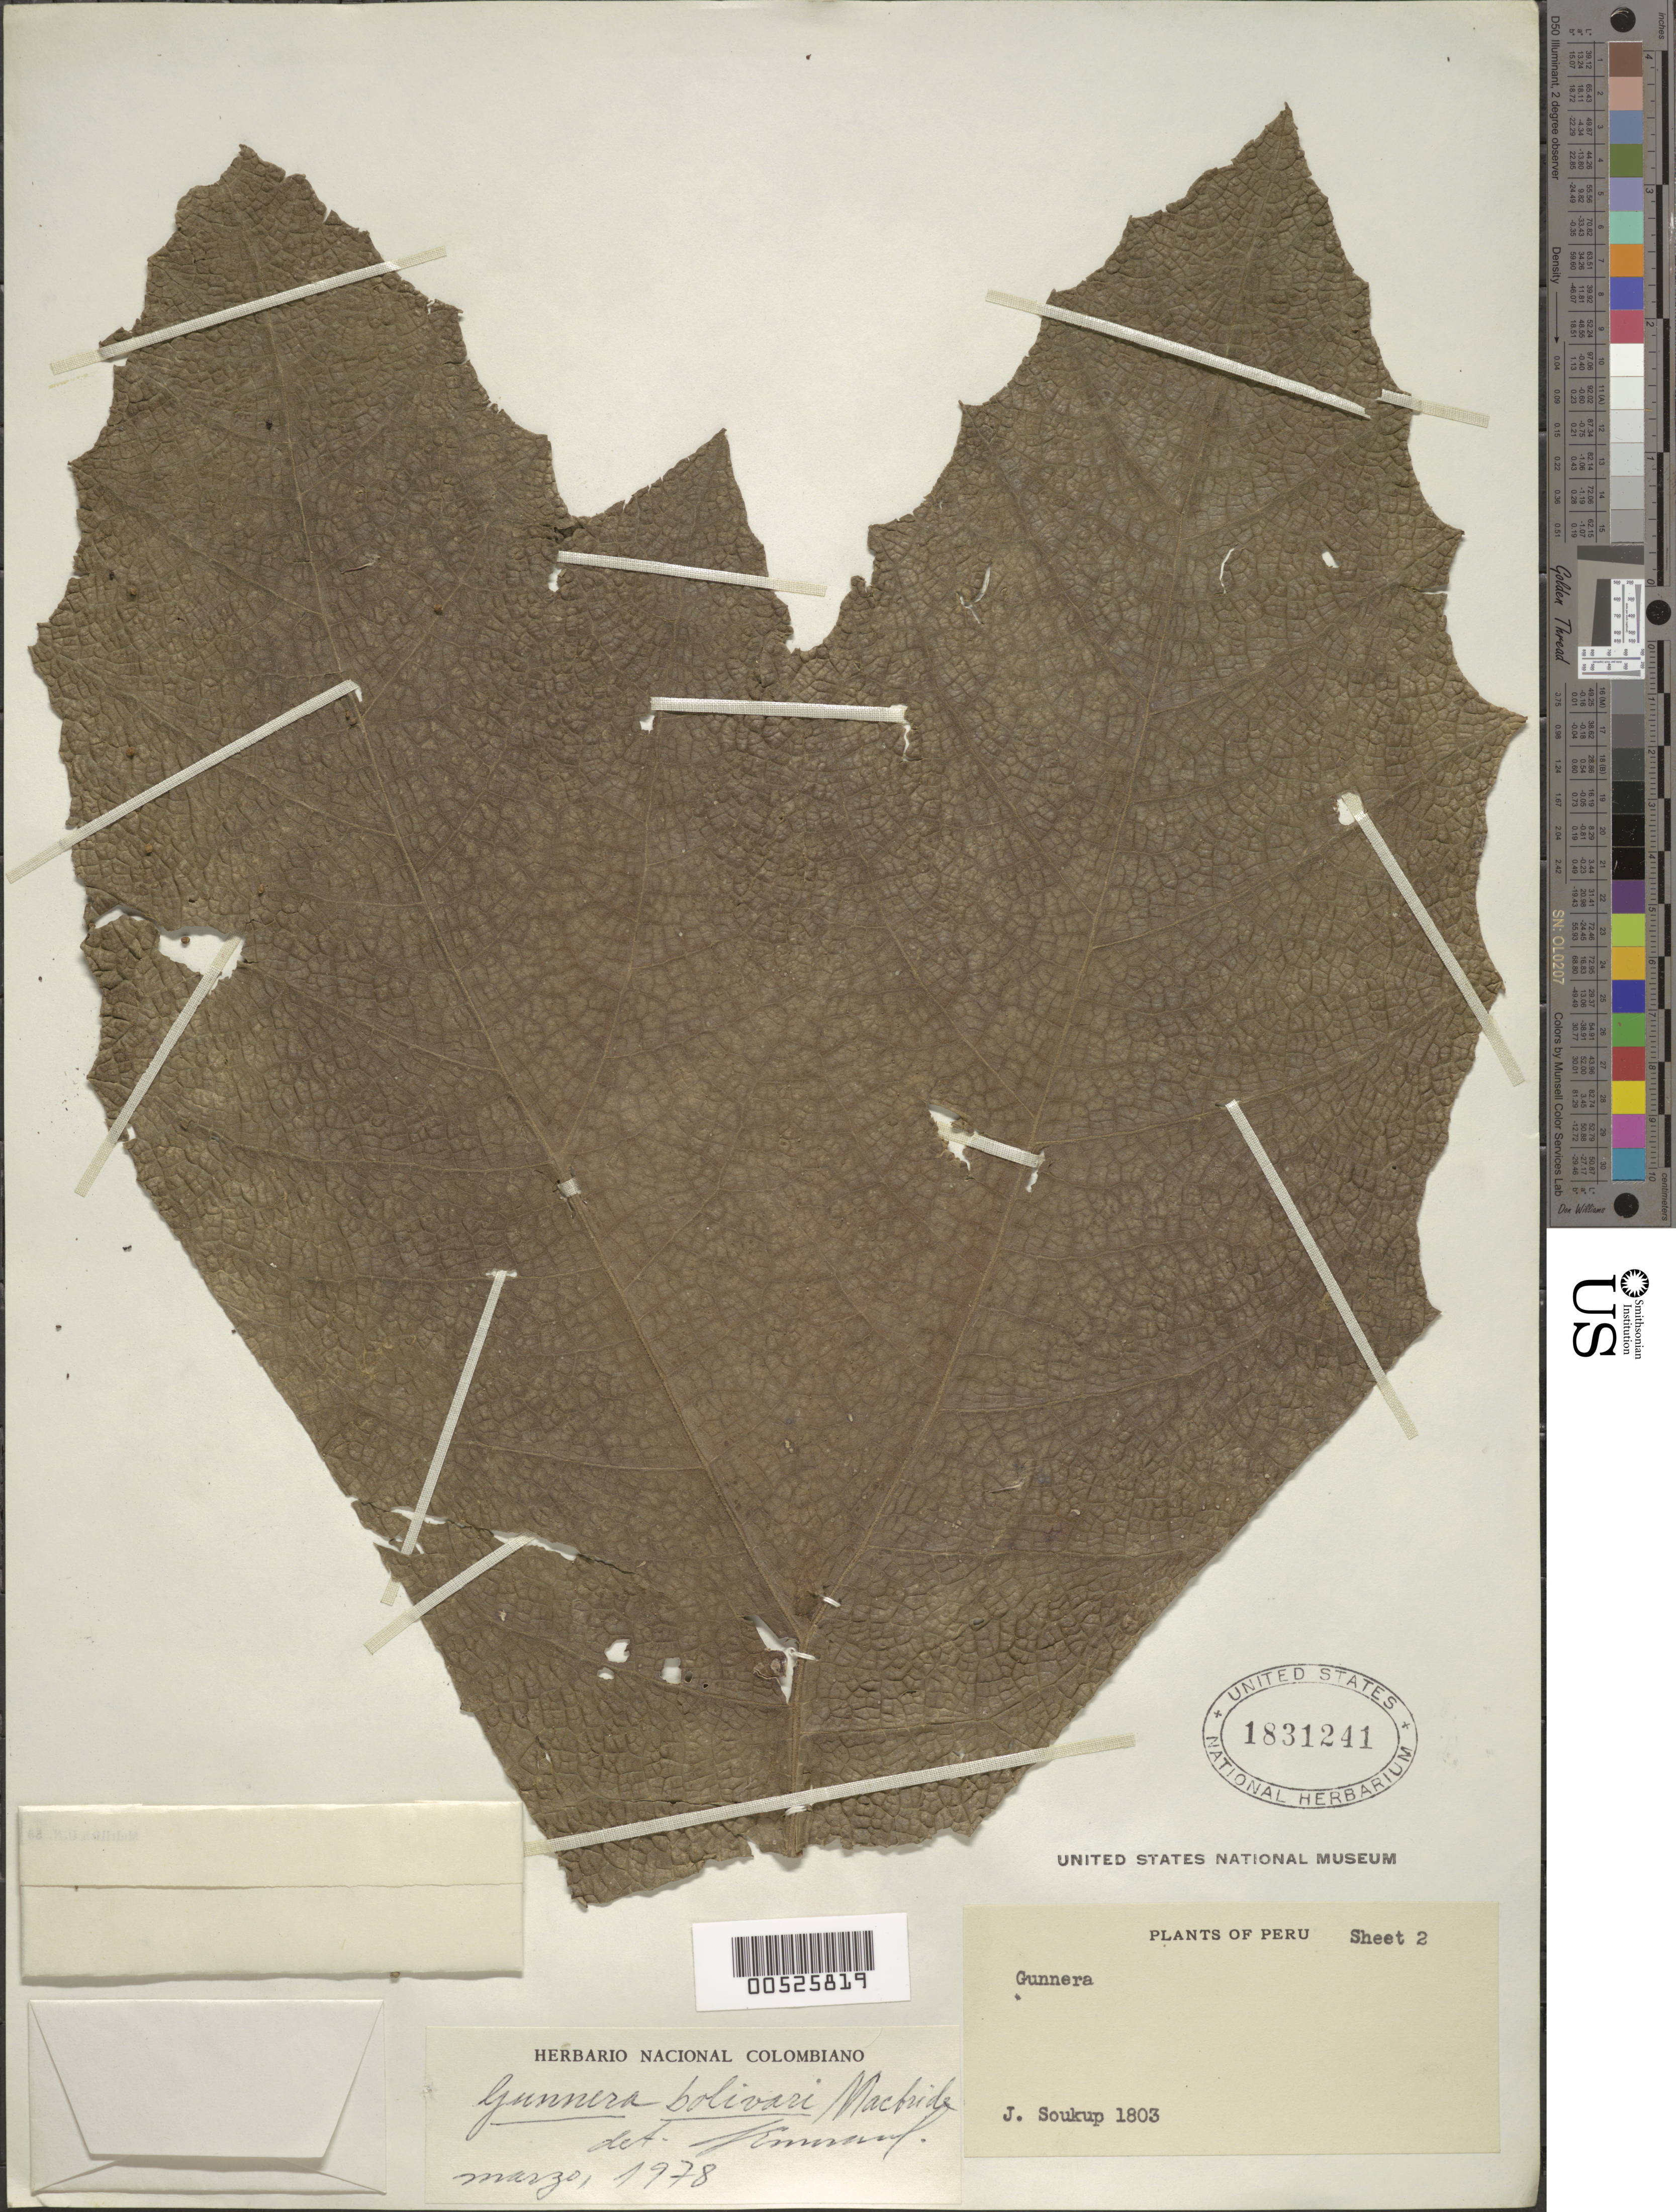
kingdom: Plantae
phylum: Tracheophyta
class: Magnoliopsida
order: Gunnerales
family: Gunneraceae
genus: Gunnera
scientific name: Gunnera bolivari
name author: J.F. Macbr.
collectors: J. J. Soukup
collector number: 1803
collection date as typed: Aug 1942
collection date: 1942-08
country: Peru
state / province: Junín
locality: Oxapampa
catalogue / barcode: US 1831241